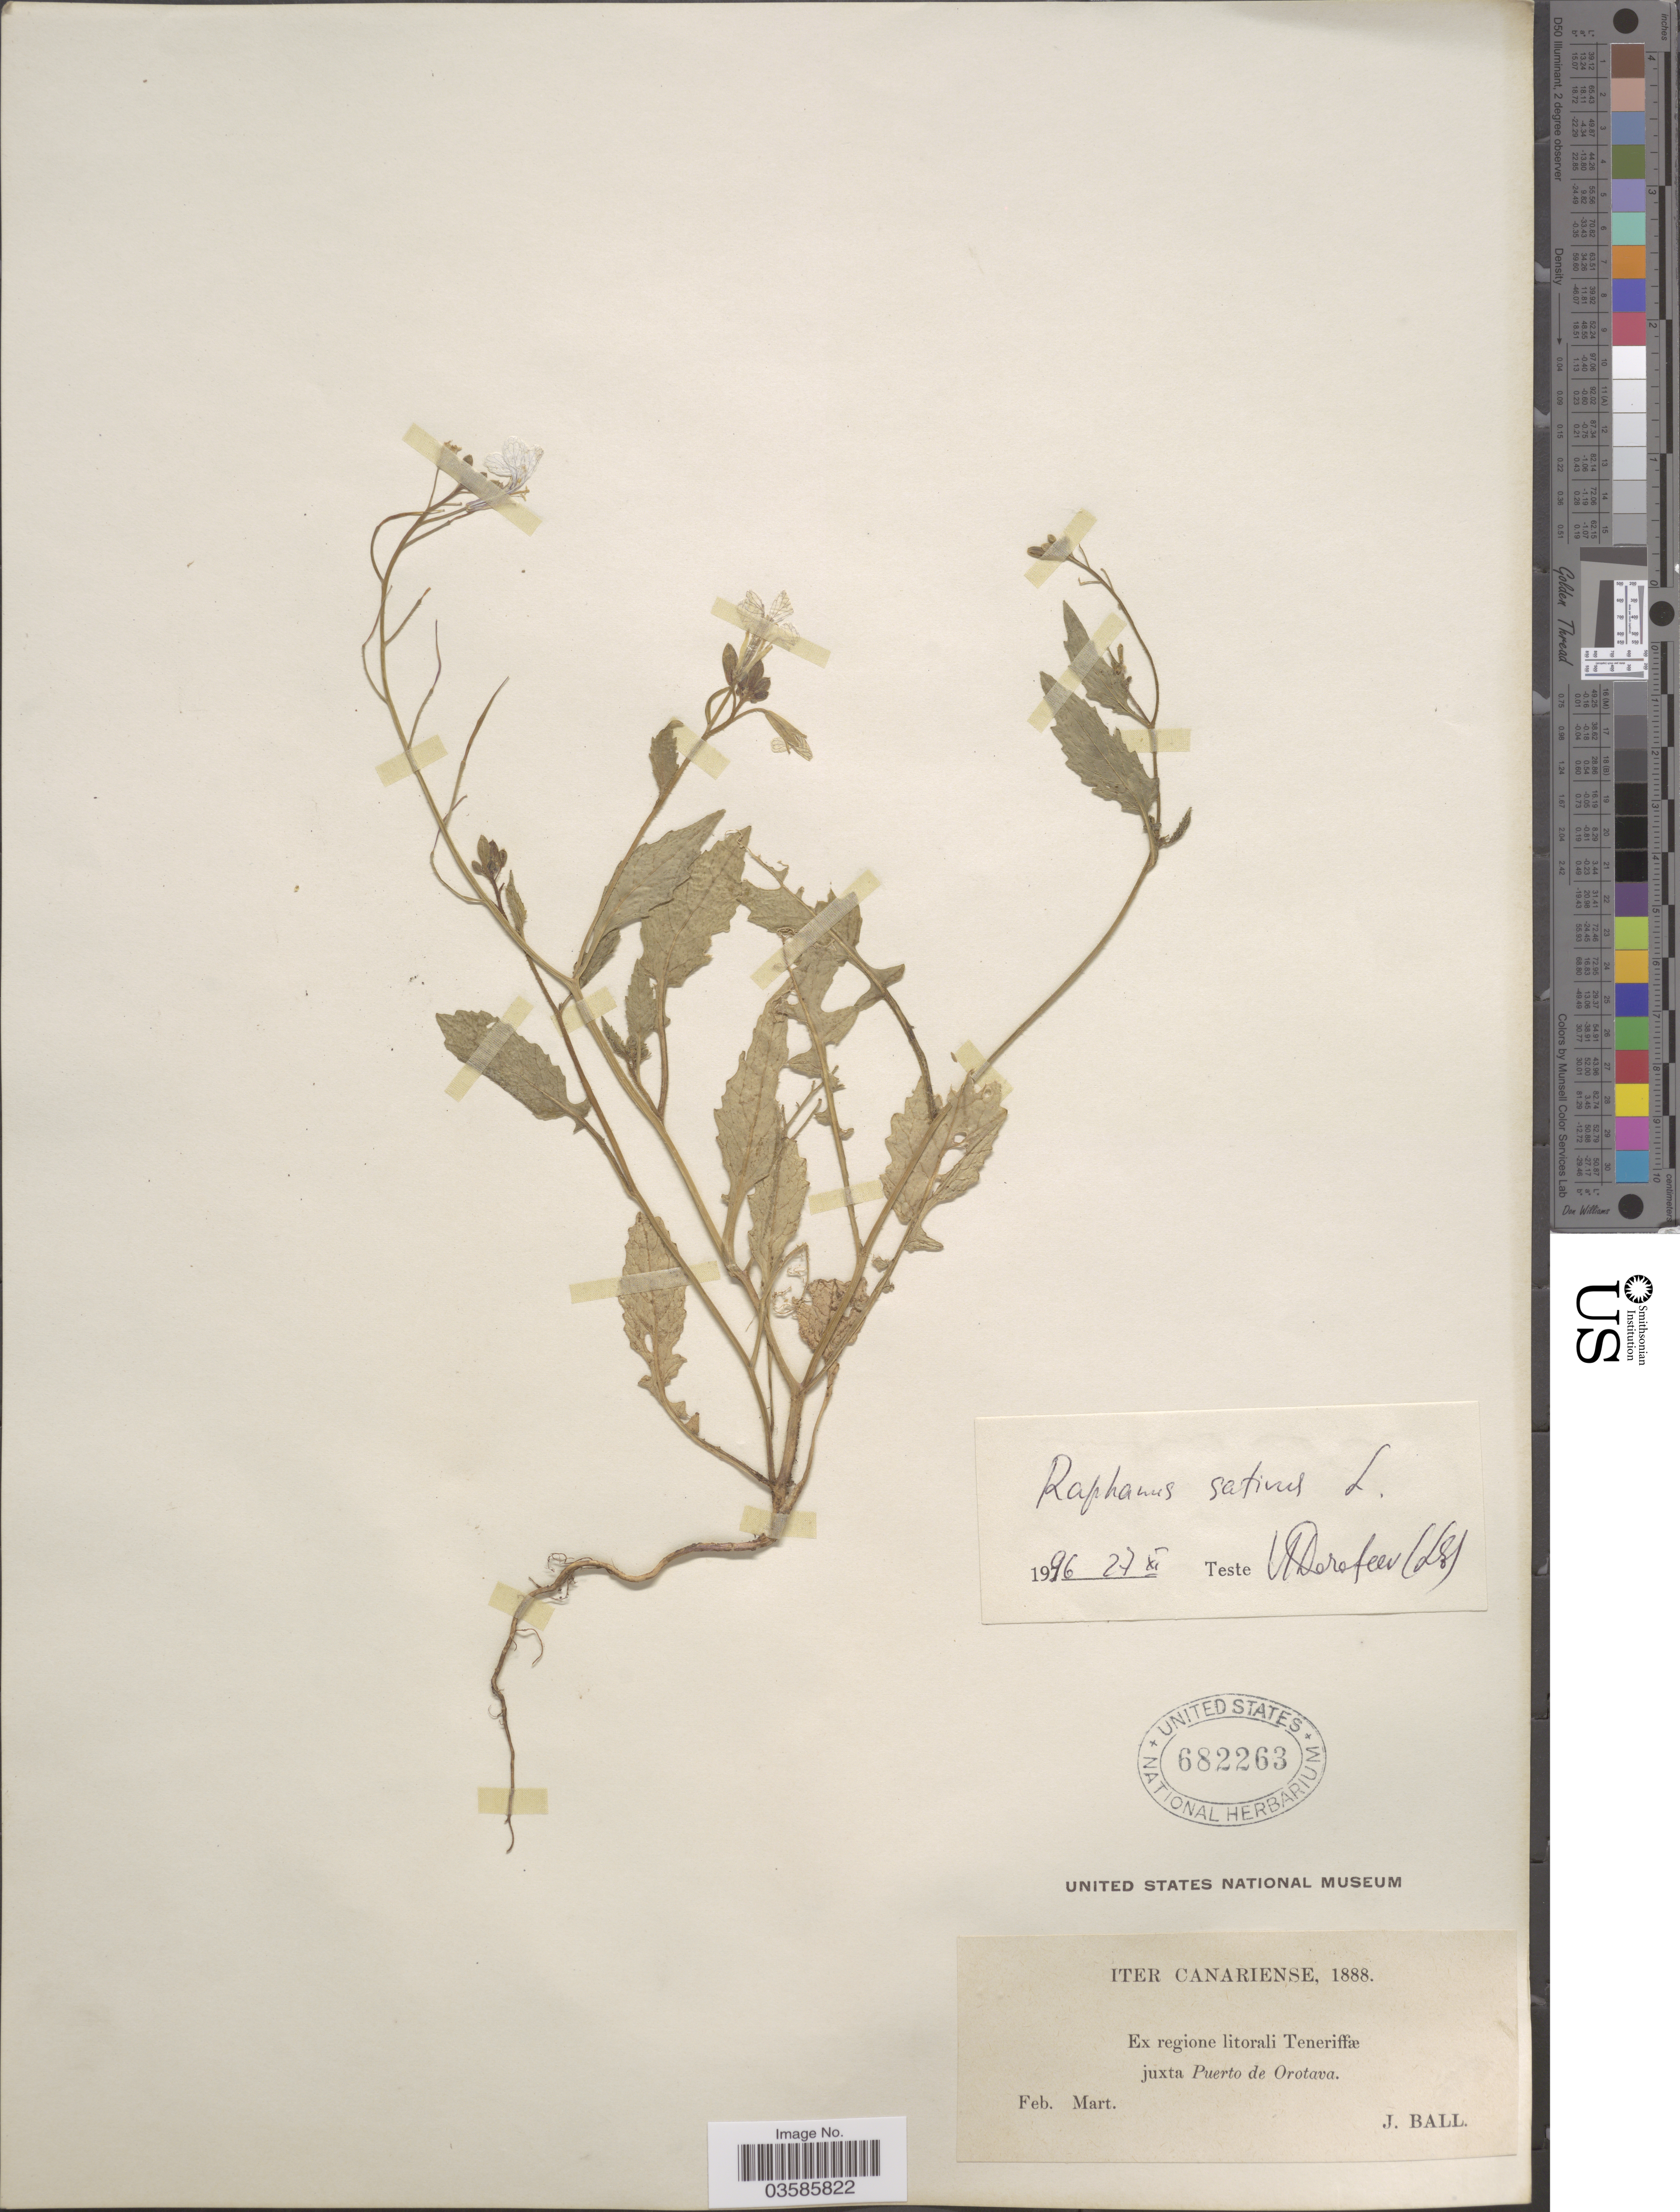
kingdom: Plantae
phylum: Tracheophyta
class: Magnoliopsida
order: Brassicales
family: Brassicaceae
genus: Raphanus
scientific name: Raphanus sativus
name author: L.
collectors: J. Ball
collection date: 1888-02/1888-03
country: Spain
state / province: Canarias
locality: Iter Canariense. Ex regione litorali Teneriffæ juxta Puerto de Orotava.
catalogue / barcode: US 682263